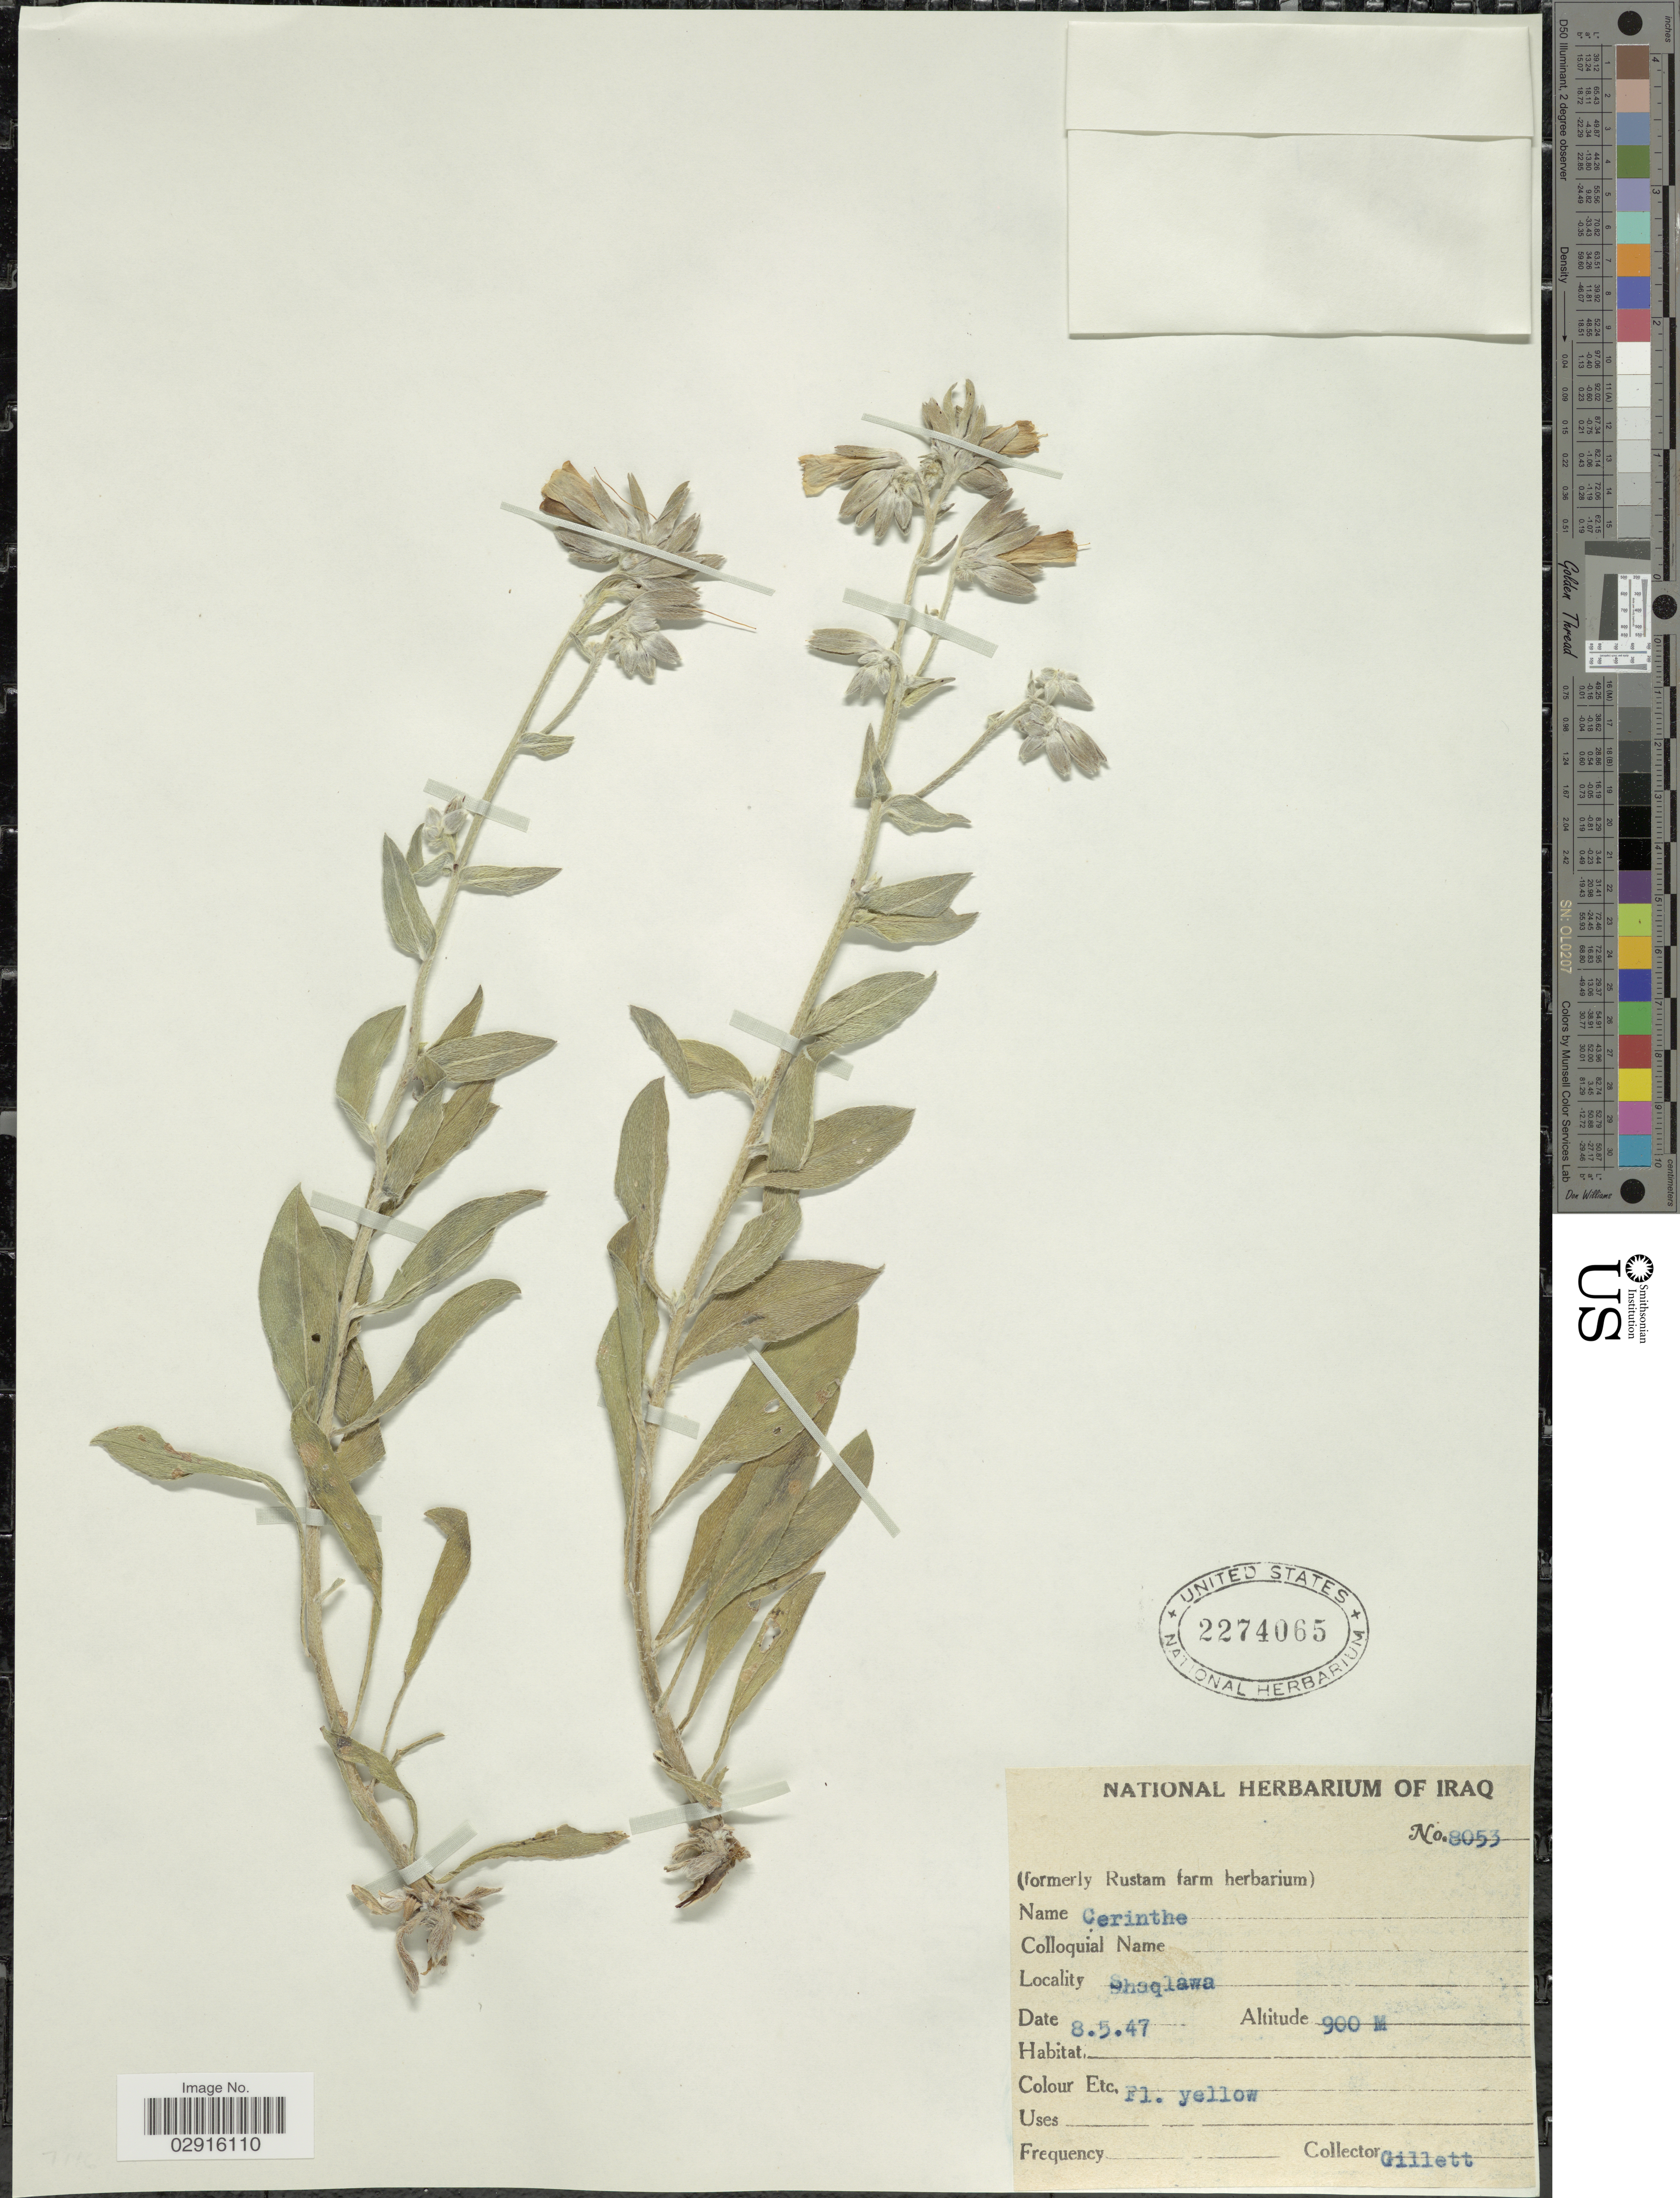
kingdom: Plantae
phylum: Tracheophyta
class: Magnoliopsida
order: Boraginales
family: Boraginaceae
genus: Cerinthe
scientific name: Cerinthe sp.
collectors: Gillett, --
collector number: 8053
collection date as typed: Transcribed d/m/y: 8/5/47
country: Iraq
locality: Shaqlawa.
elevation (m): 900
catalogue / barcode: US 2274065